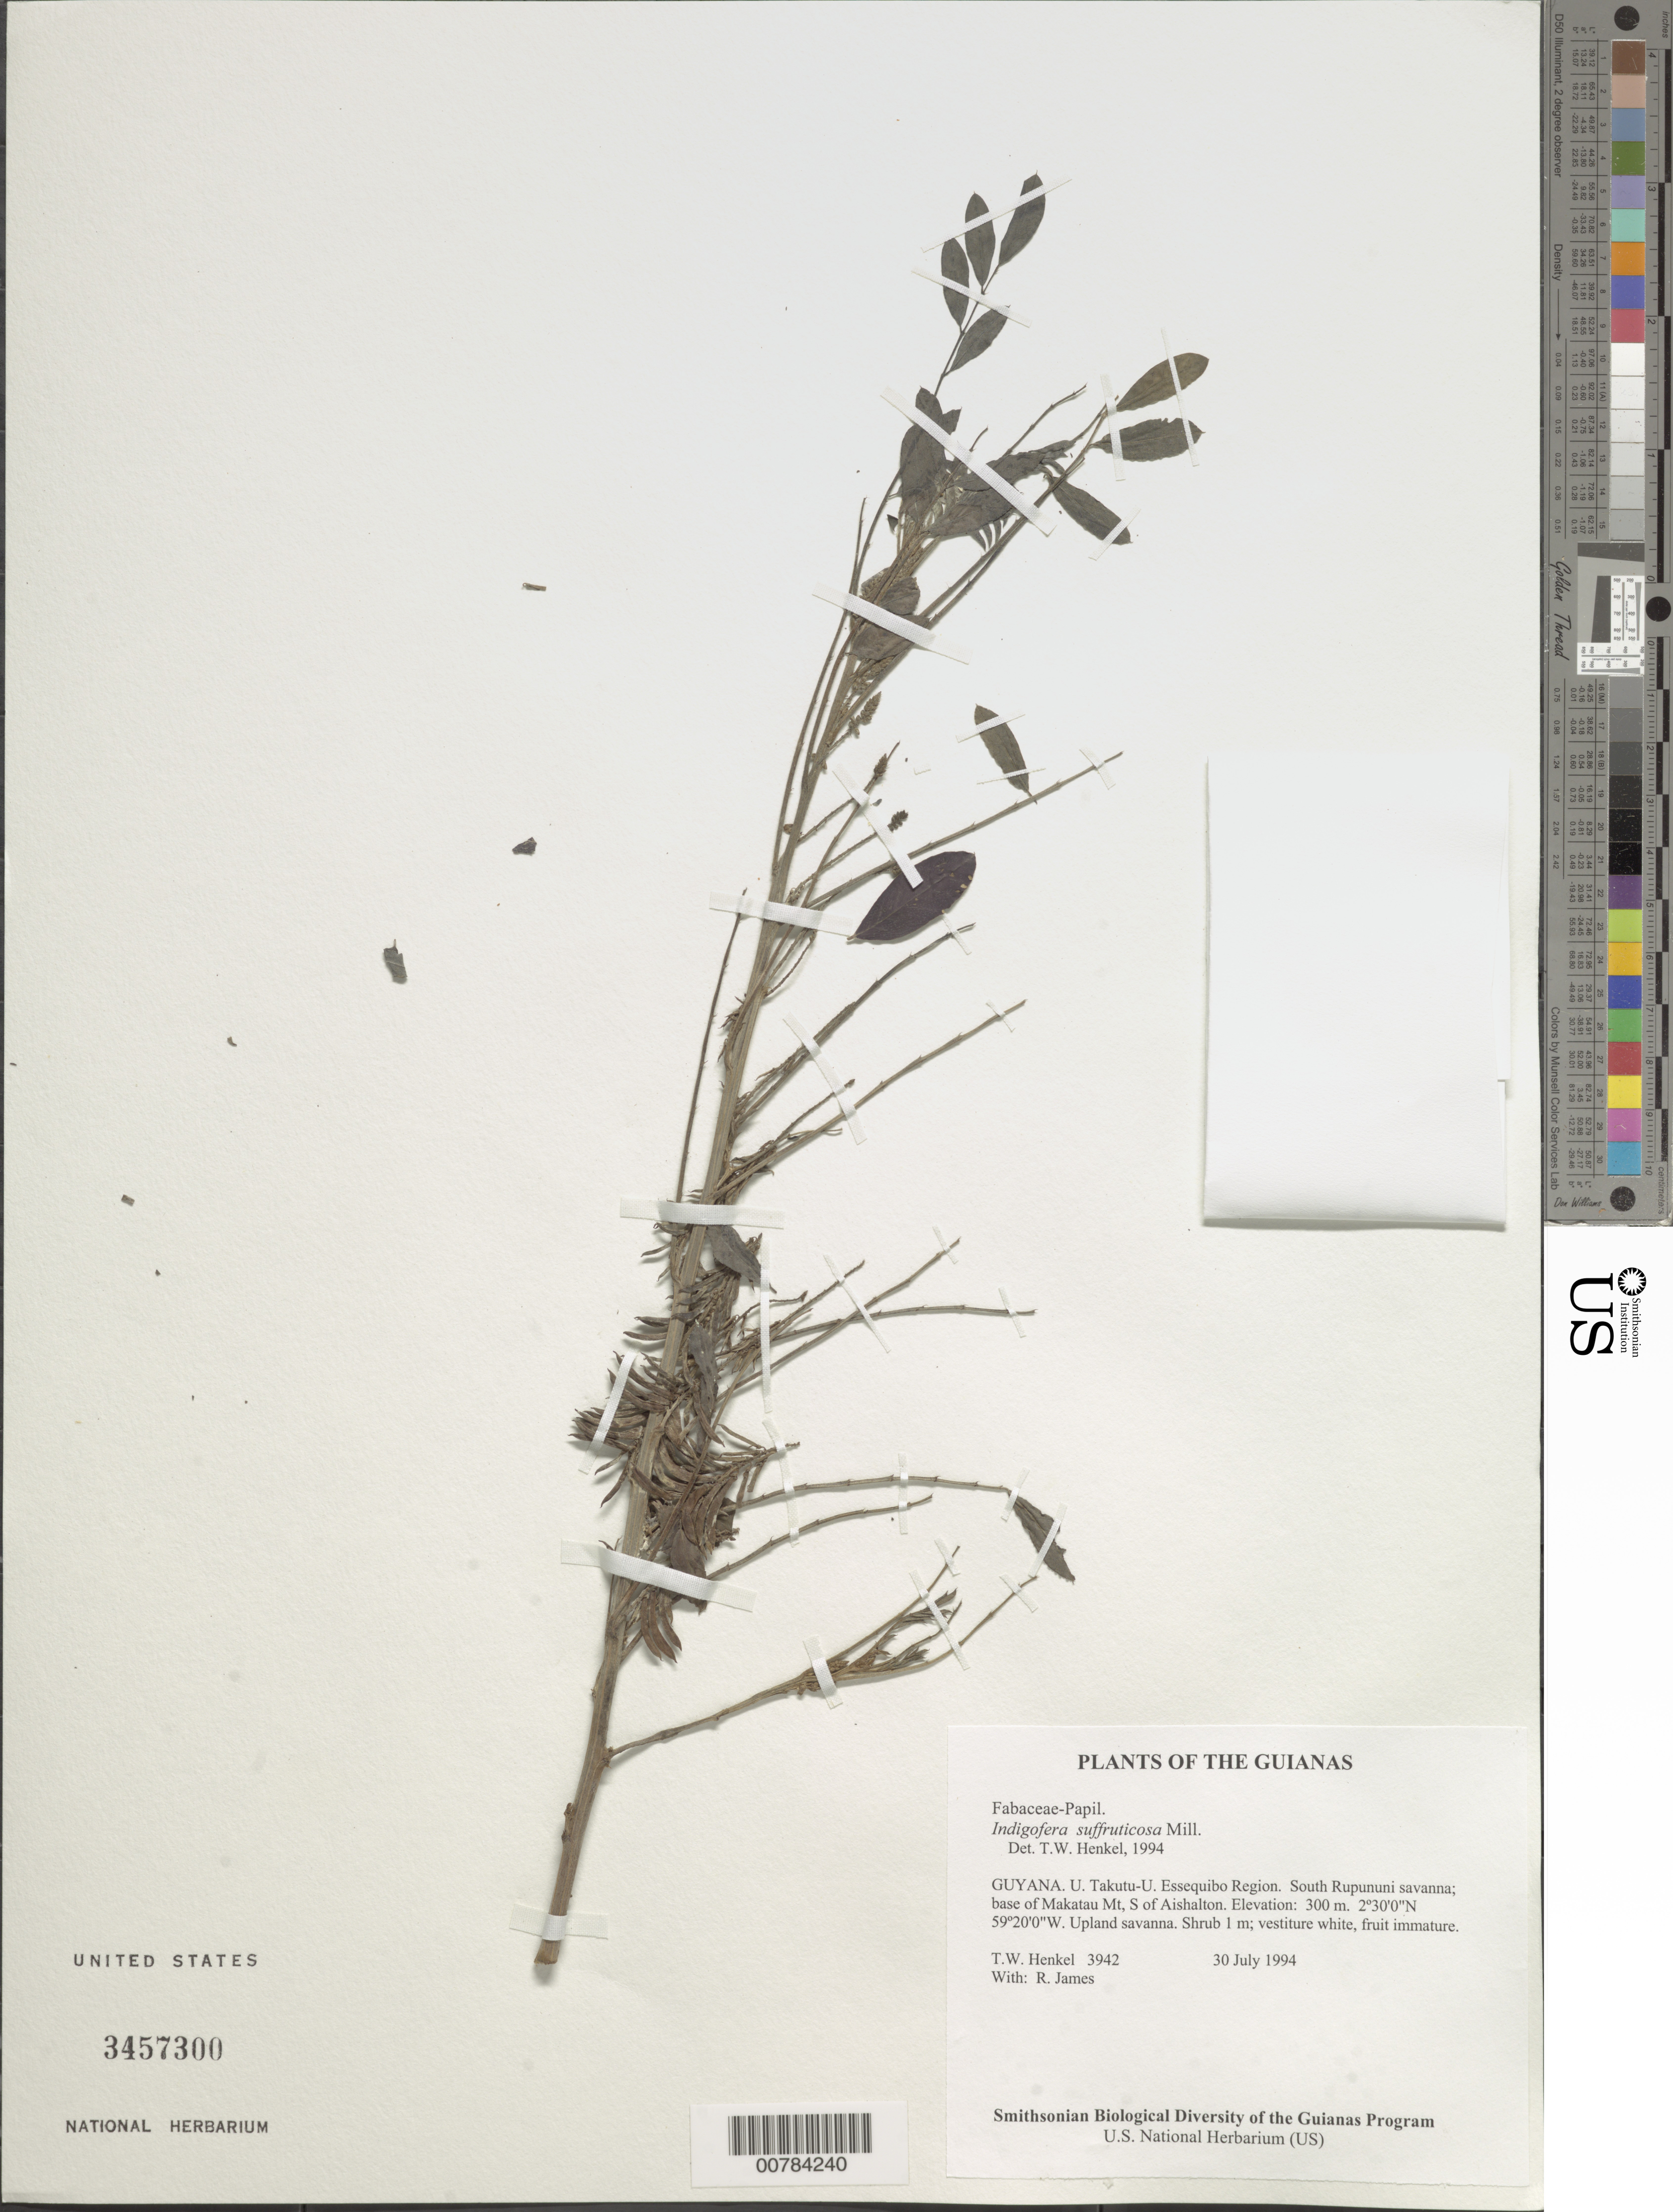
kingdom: Plantae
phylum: Tracheophyta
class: Magnoliopsida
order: Fabales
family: Fabaceae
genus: Indigofera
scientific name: Indigofera suffruticosa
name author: Mill.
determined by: Henkel, T. W.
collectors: T. Henkel & R. James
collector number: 3942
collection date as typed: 30 July 1994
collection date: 1994-07-30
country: Guyana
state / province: U. Takutu-U. Essequibo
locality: South Rupununi savanna; base of Makatau Mt, S of Aishalton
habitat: Upland savanna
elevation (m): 300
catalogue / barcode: US 3457300